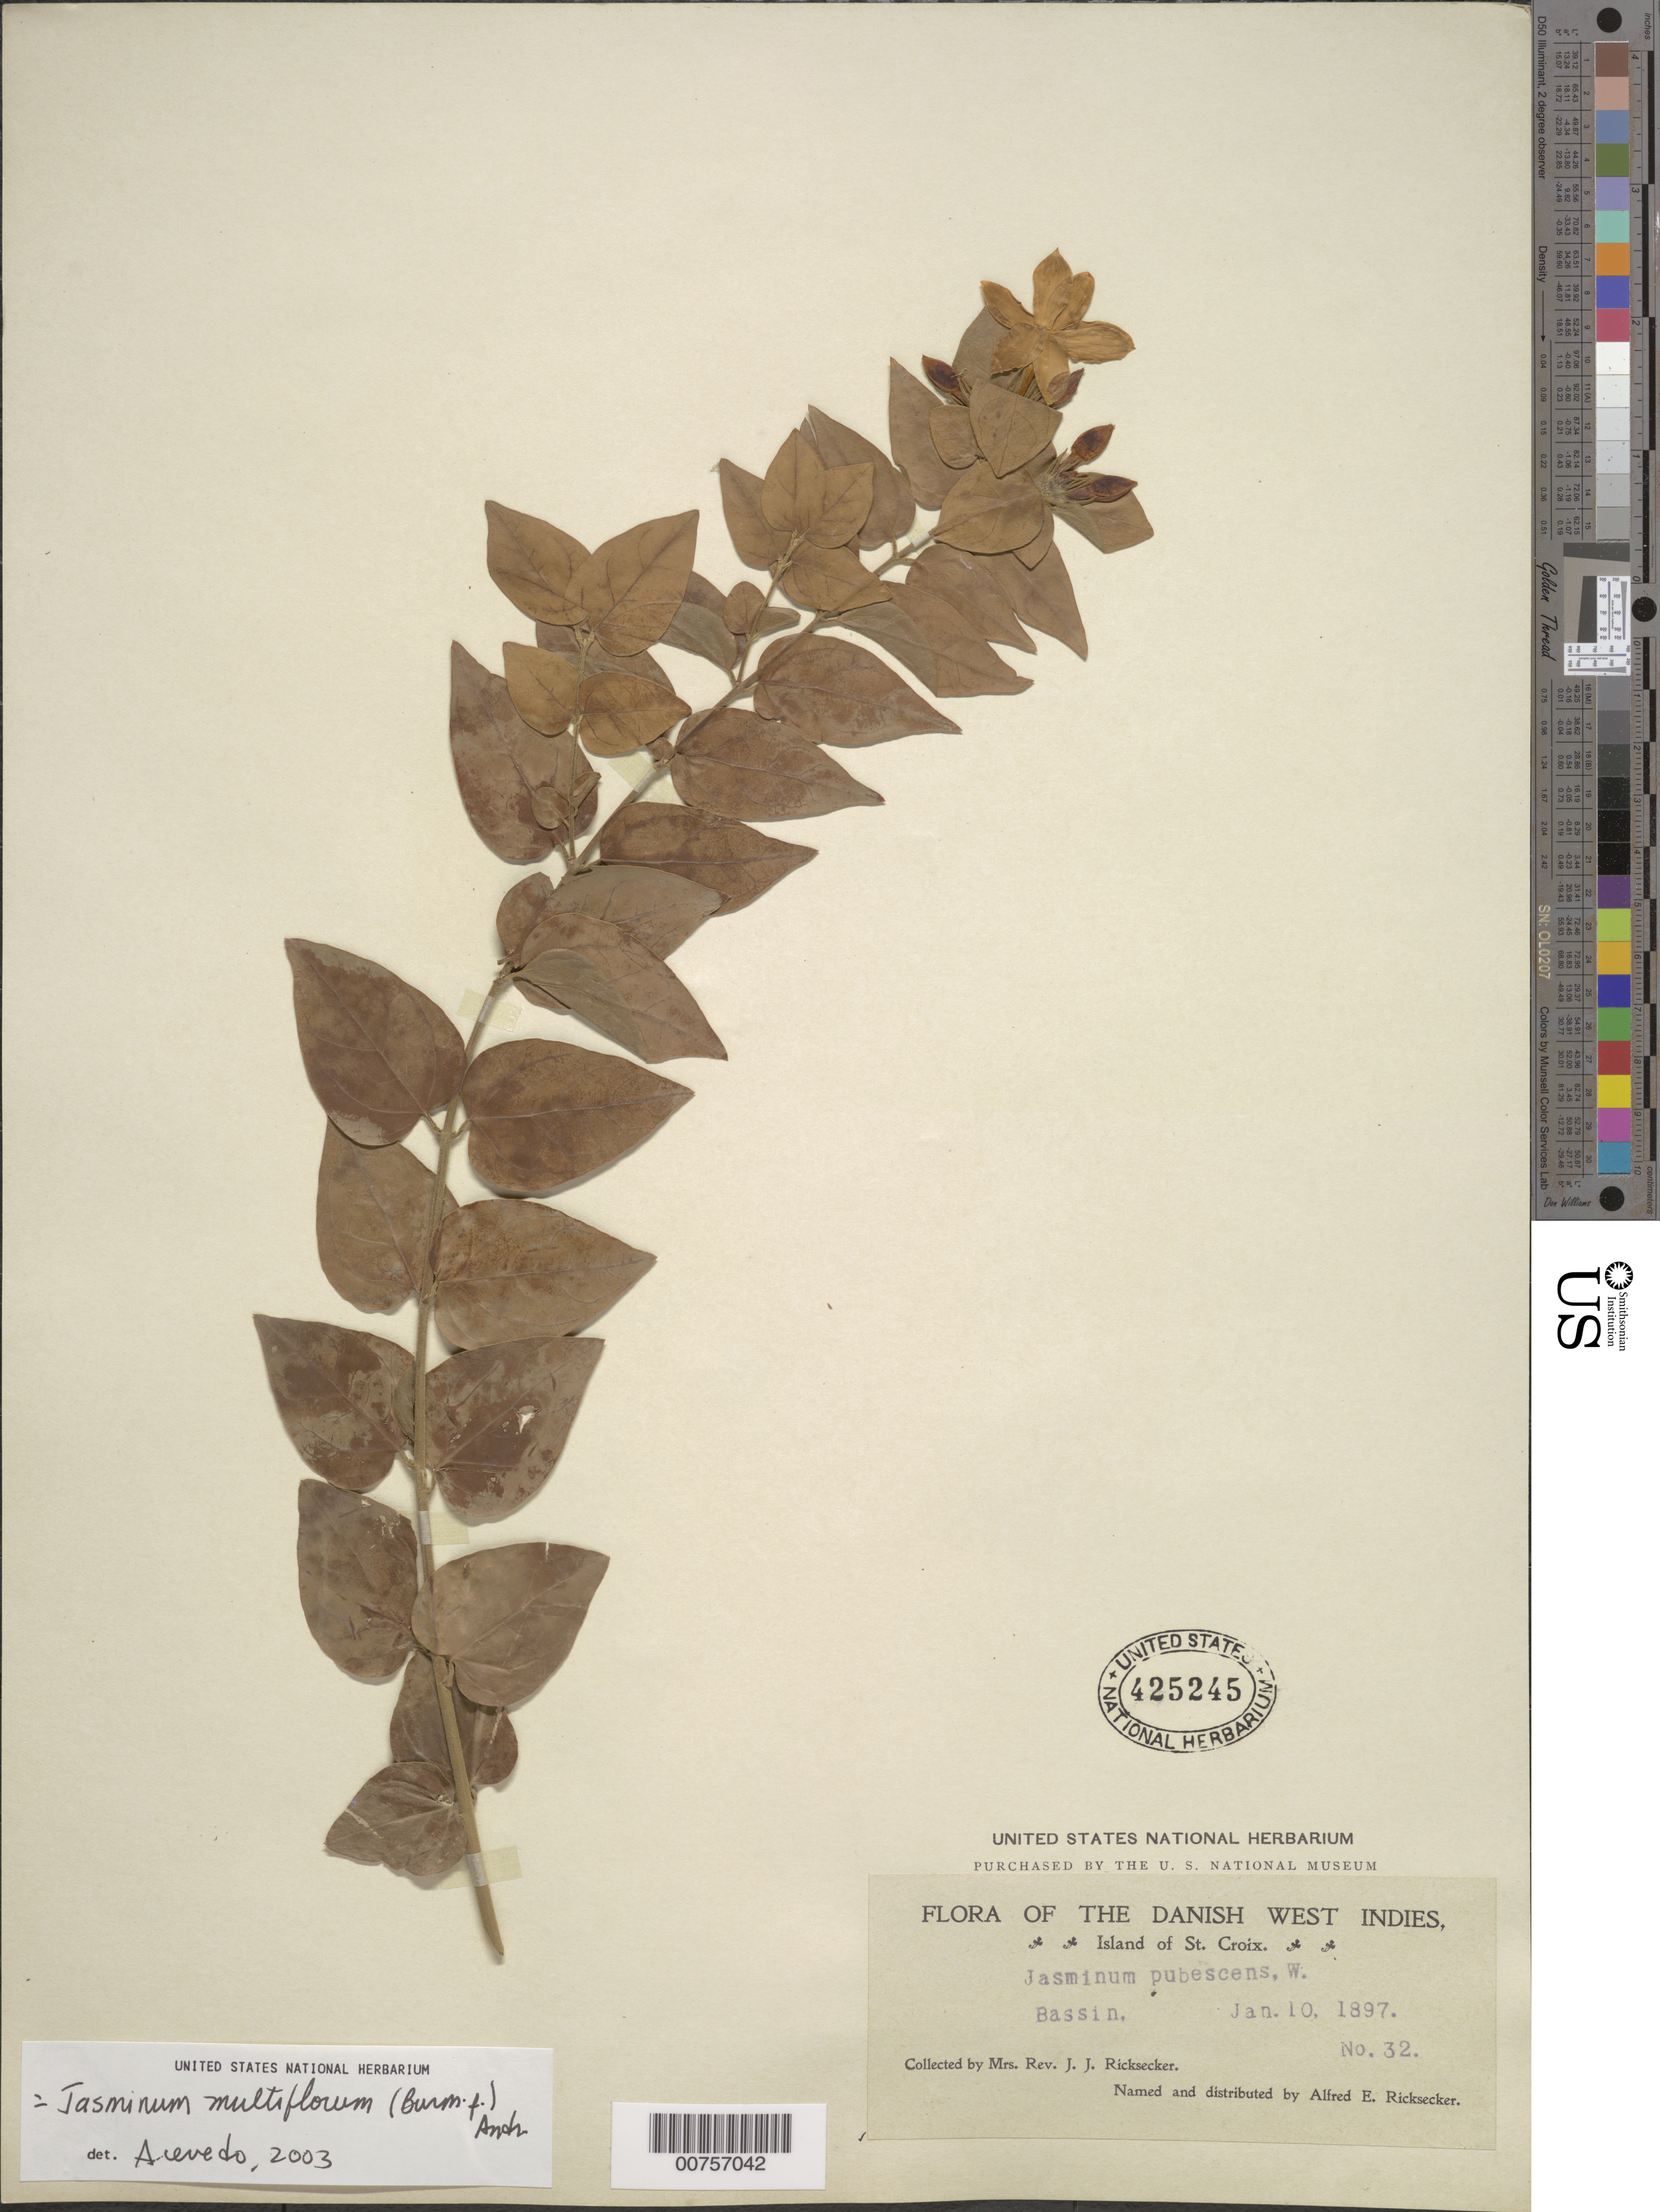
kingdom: Plantae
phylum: Tracheophyta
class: Magnoliopsida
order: Lamiales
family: Oleaceae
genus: Jasminum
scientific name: Jasminum multiflorum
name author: (Burm. f.) Andrews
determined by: Acevedo-Rodríguez, P., (BOT), Smithsonian Institution - National Museum of Natural History (UNITED STATES)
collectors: L. A. Ricksecker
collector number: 32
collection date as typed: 10 Jan 1897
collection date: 1897-01-10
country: U.S. Virgin Islands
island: St. Croix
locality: Bassin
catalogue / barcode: US 425245